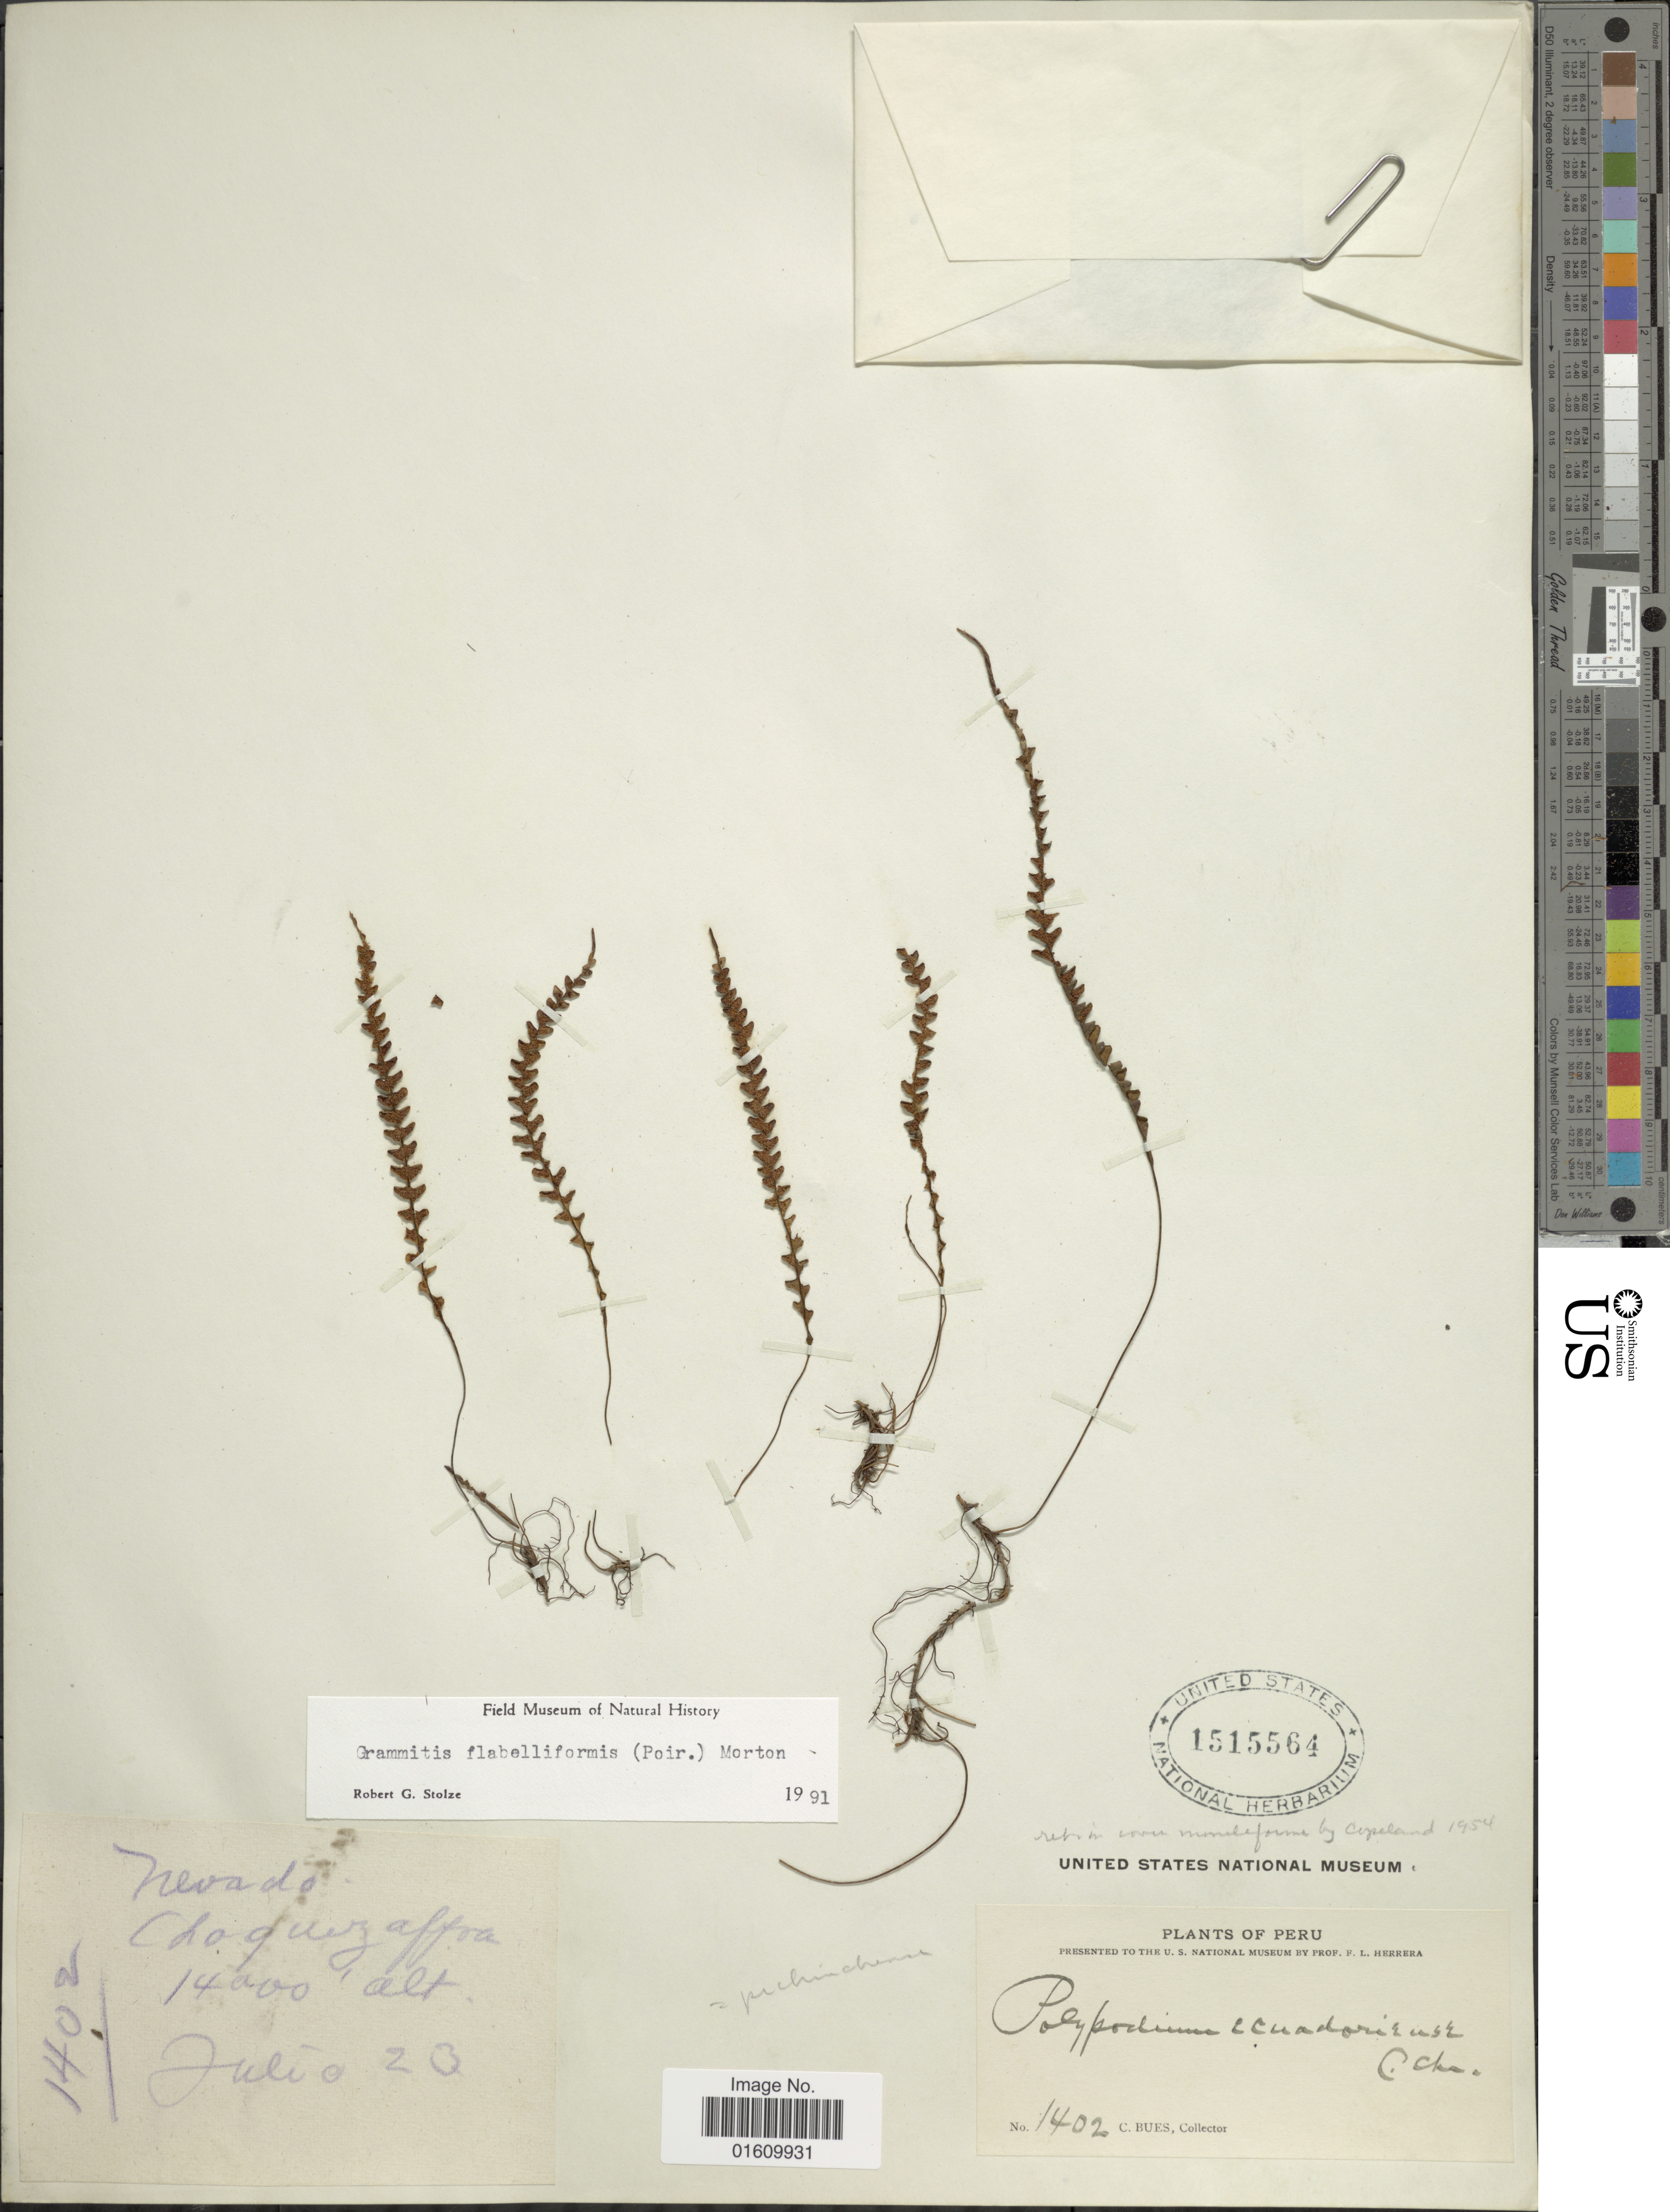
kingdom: Plantae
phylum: Tracheophyta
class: Polypodiopsida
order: Polypodiales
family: Polypodiaceae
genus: Melpomene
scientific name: Melpomene flabelliformis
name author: (Poir.) A.R. Sm. & R.C. Moran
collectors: C. Bues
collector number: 1402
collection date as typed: Transcribed d/m/y: /7/23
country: Peru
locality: Nevado Choquizaffoa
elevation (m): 4267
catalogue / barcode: US 1515564